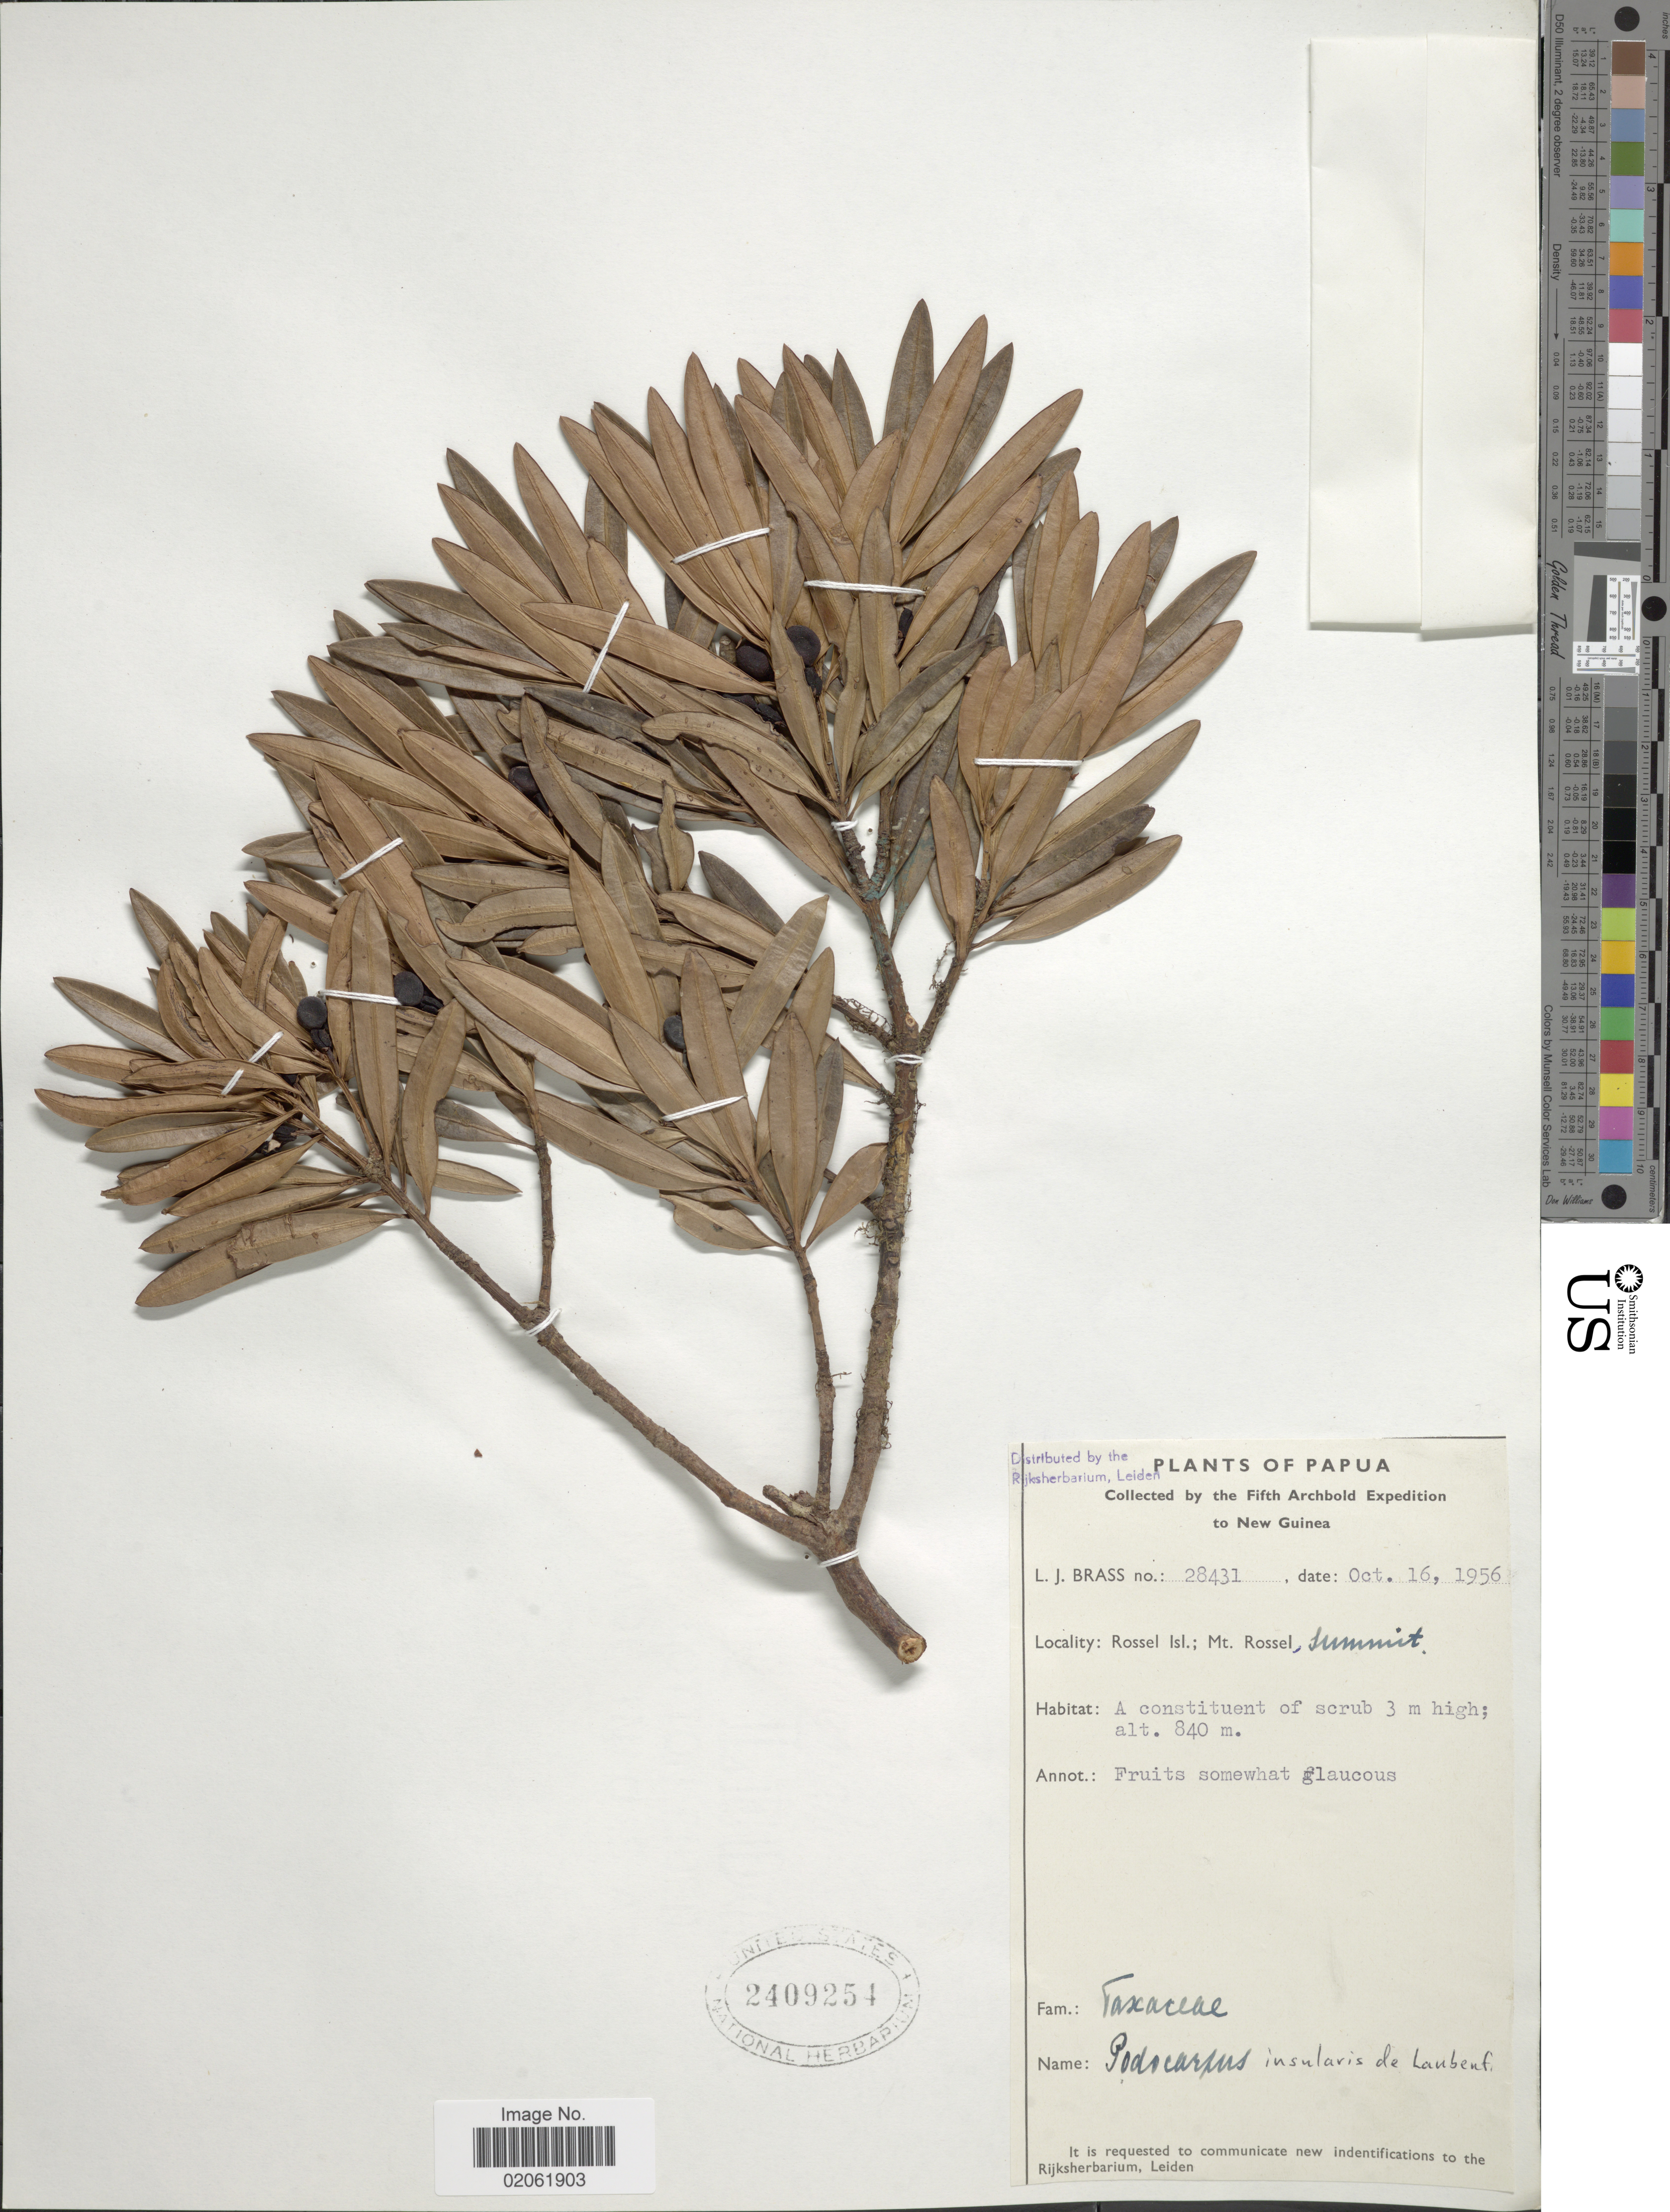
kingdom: Plantae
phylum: Tracheophyta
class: Pinopsida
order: Pinales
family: Podocarpaceae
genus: Podocarpus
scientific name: Podocarpus insularis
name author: de Laub.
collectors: L. J. Brass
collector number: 28431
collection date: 1956-10-16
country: Papua New Guinea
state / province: Milne Bay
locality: Papua, Rossel Isl. Mt. Rossel, Summit.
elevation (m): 840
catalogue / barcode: US 2409254